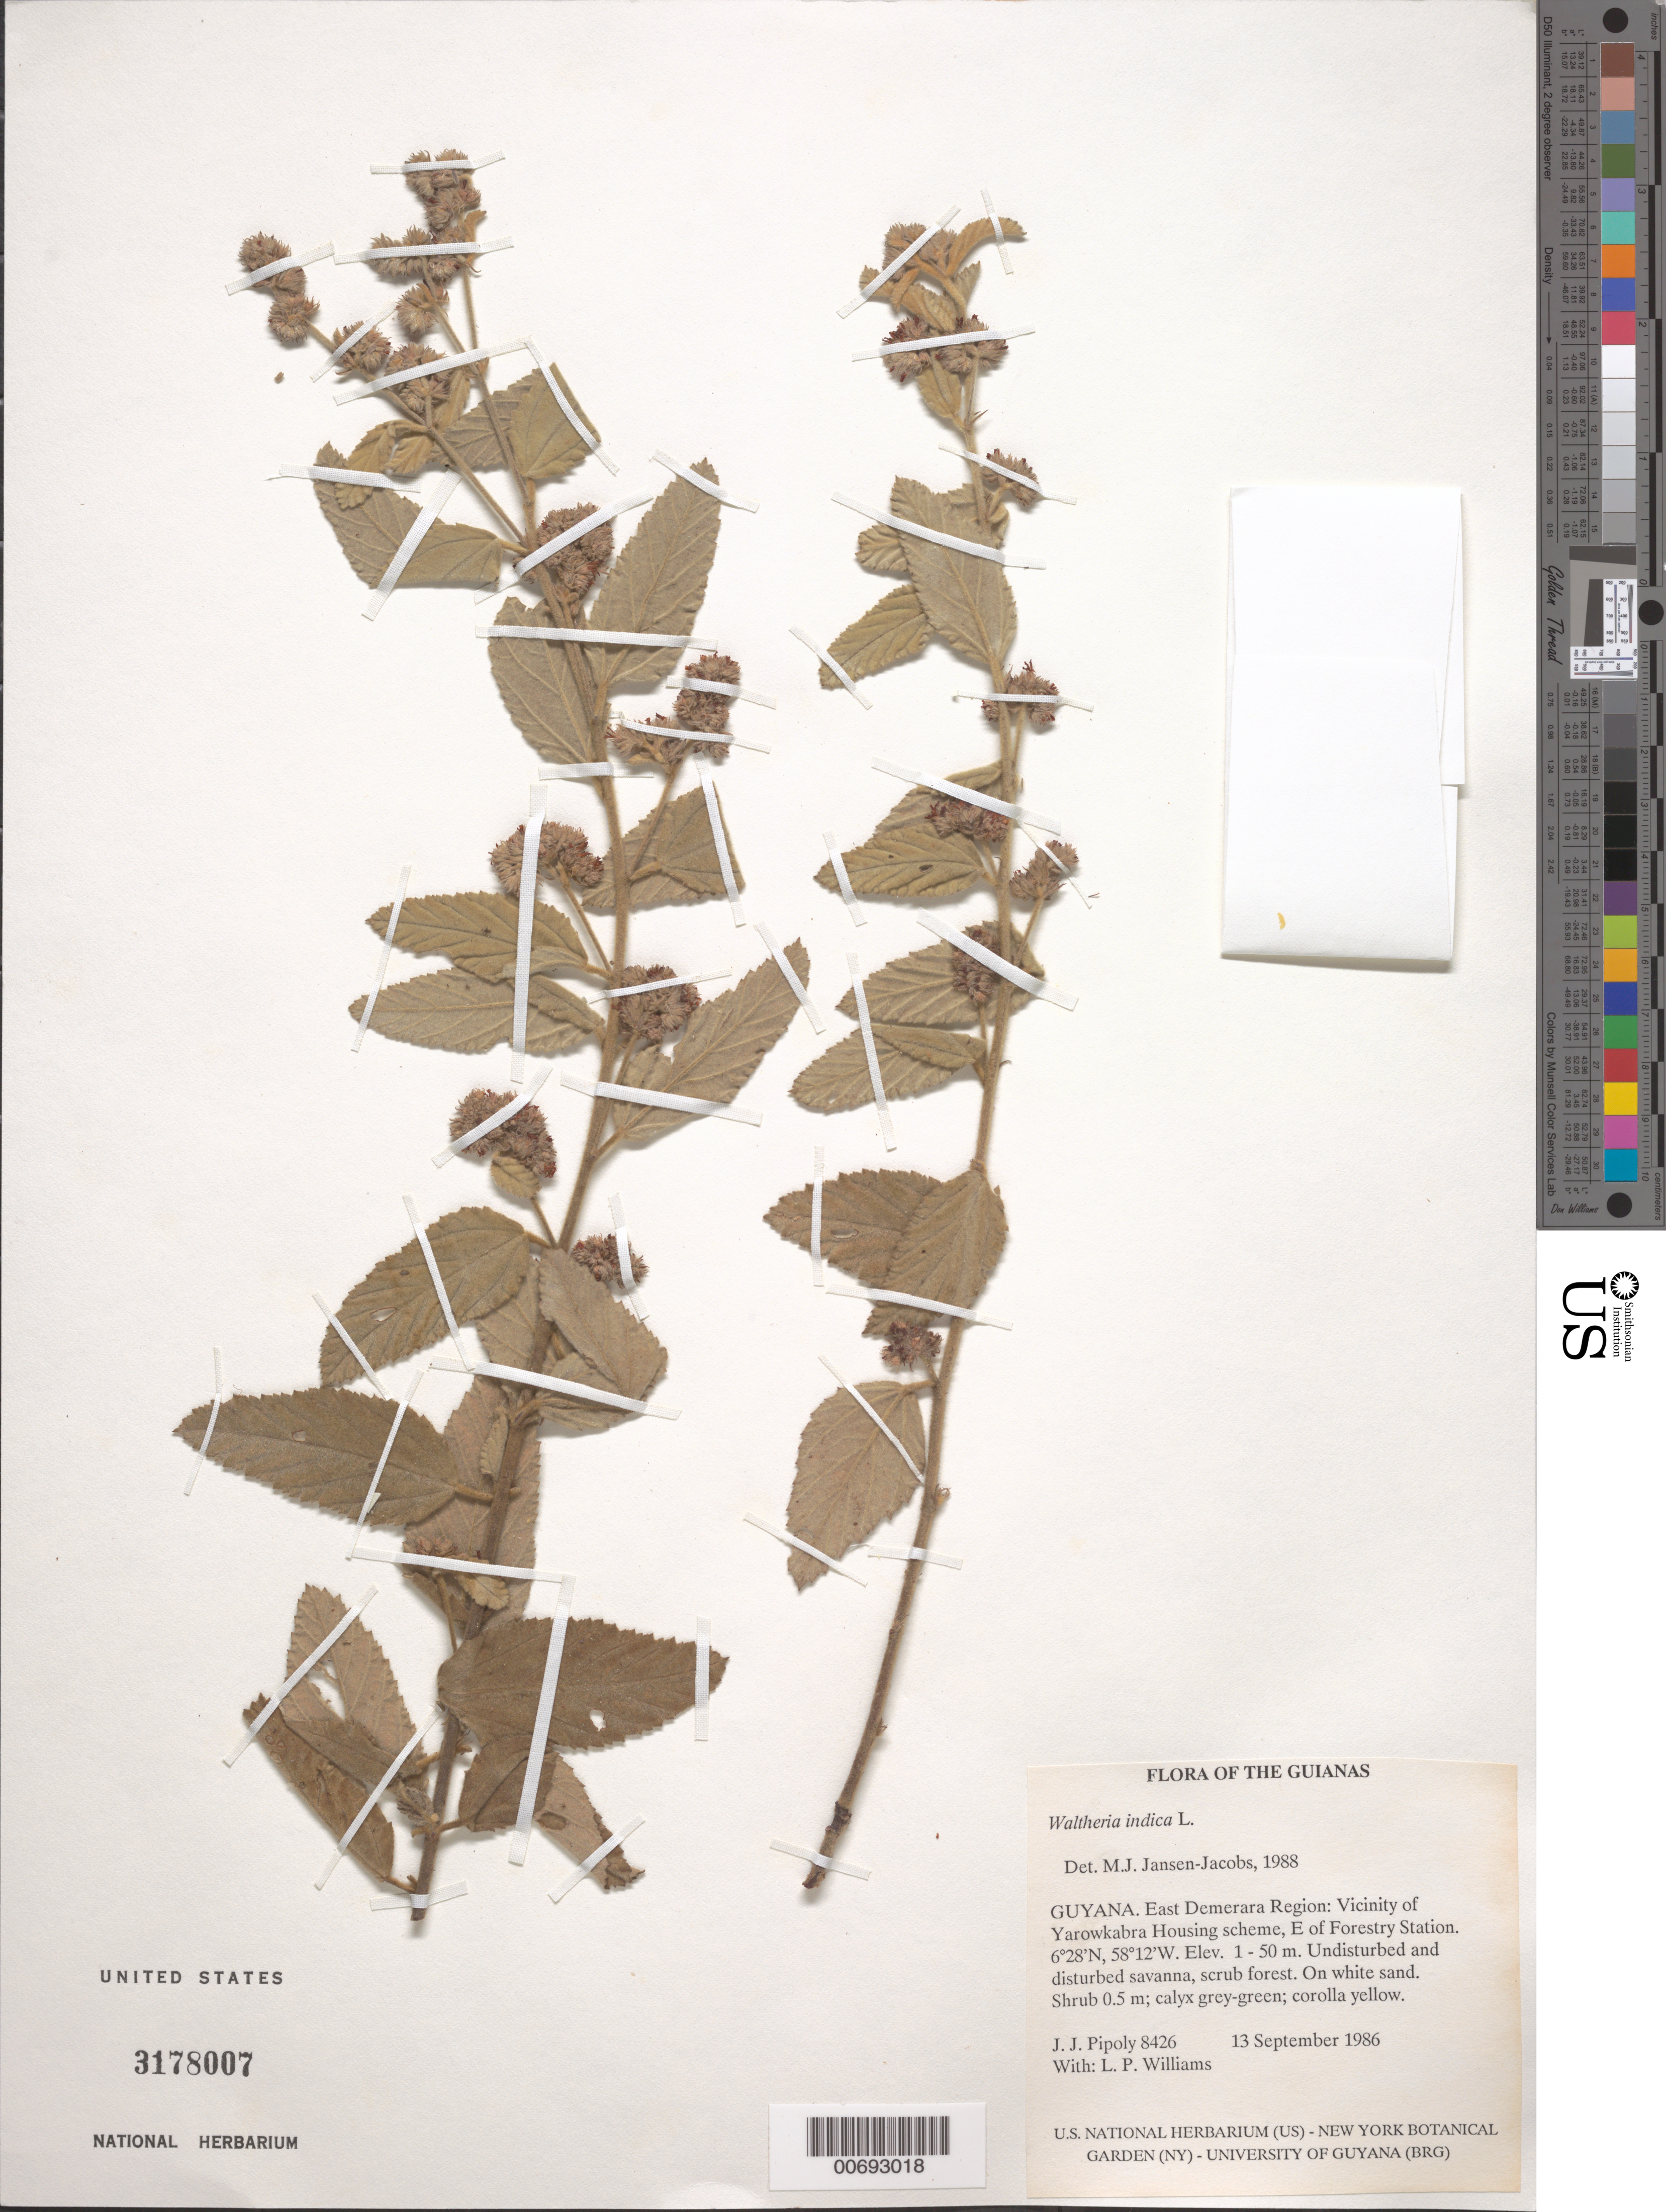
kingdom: Plantae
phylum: Tracheophyta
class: Magnoliopsida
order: Malvales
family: Malvaceae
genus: Waltheria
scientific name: Waltheria indica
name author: L.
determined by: Jansen-Jacobs, M. J., (U), Nationaal Herbarium Nederland, Utrecht University branch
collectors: J. J. Pipoly & L. P. Williams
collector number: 8426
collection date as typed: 13 September 1986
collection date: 1986-09-13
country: Guyana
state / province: Demerara-Mahaica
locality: Vicinity of Yarowkabra Housing scheme, E of Forestry Station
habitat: Undisturbed and disturbed savanna, scrub forest. On white sand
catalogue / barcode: US 3178007